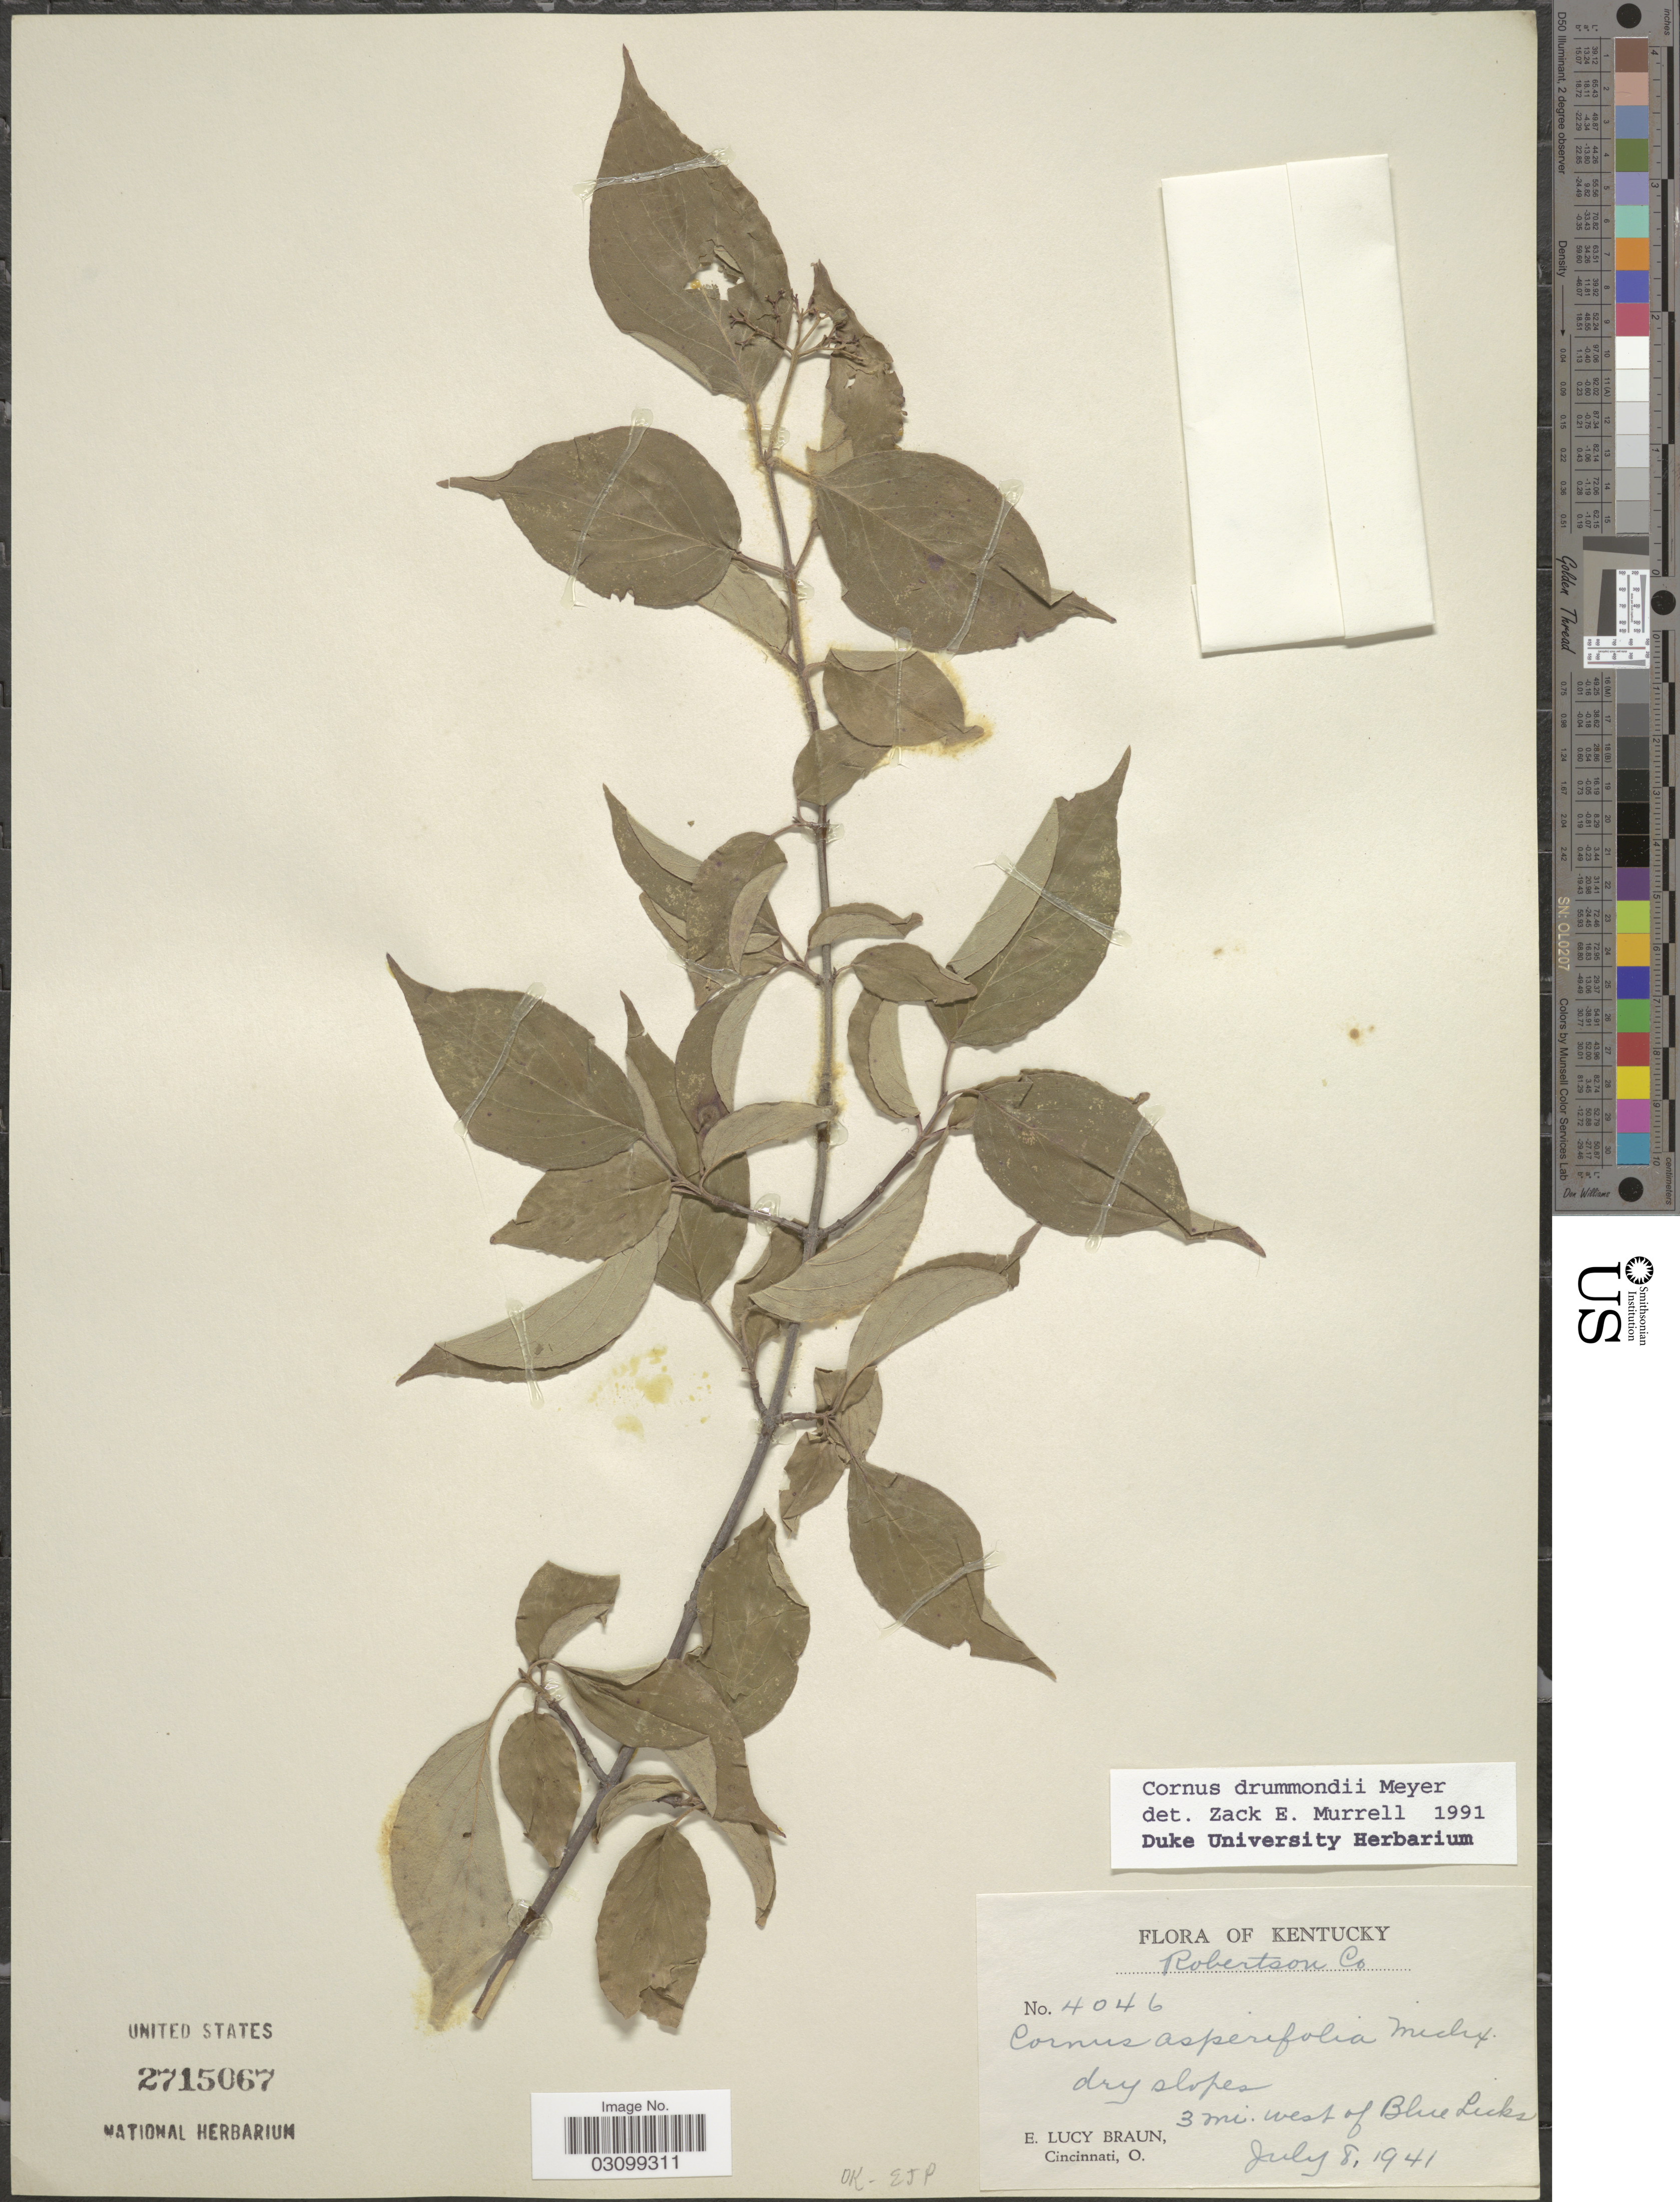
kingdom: Plantae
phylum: Tracheophyta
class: Magnoliopsida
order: Cornales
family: Cornaceae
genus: Cornus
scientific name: Cornus drummondii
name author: C.A. Mey.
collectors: E. L. Braun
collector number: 4046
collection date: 1941-07-08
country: United States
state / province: Kentucky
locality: Robertson Co. Dry slopes, 3 mi. West of Blue Licks.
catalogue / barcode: US 2715067